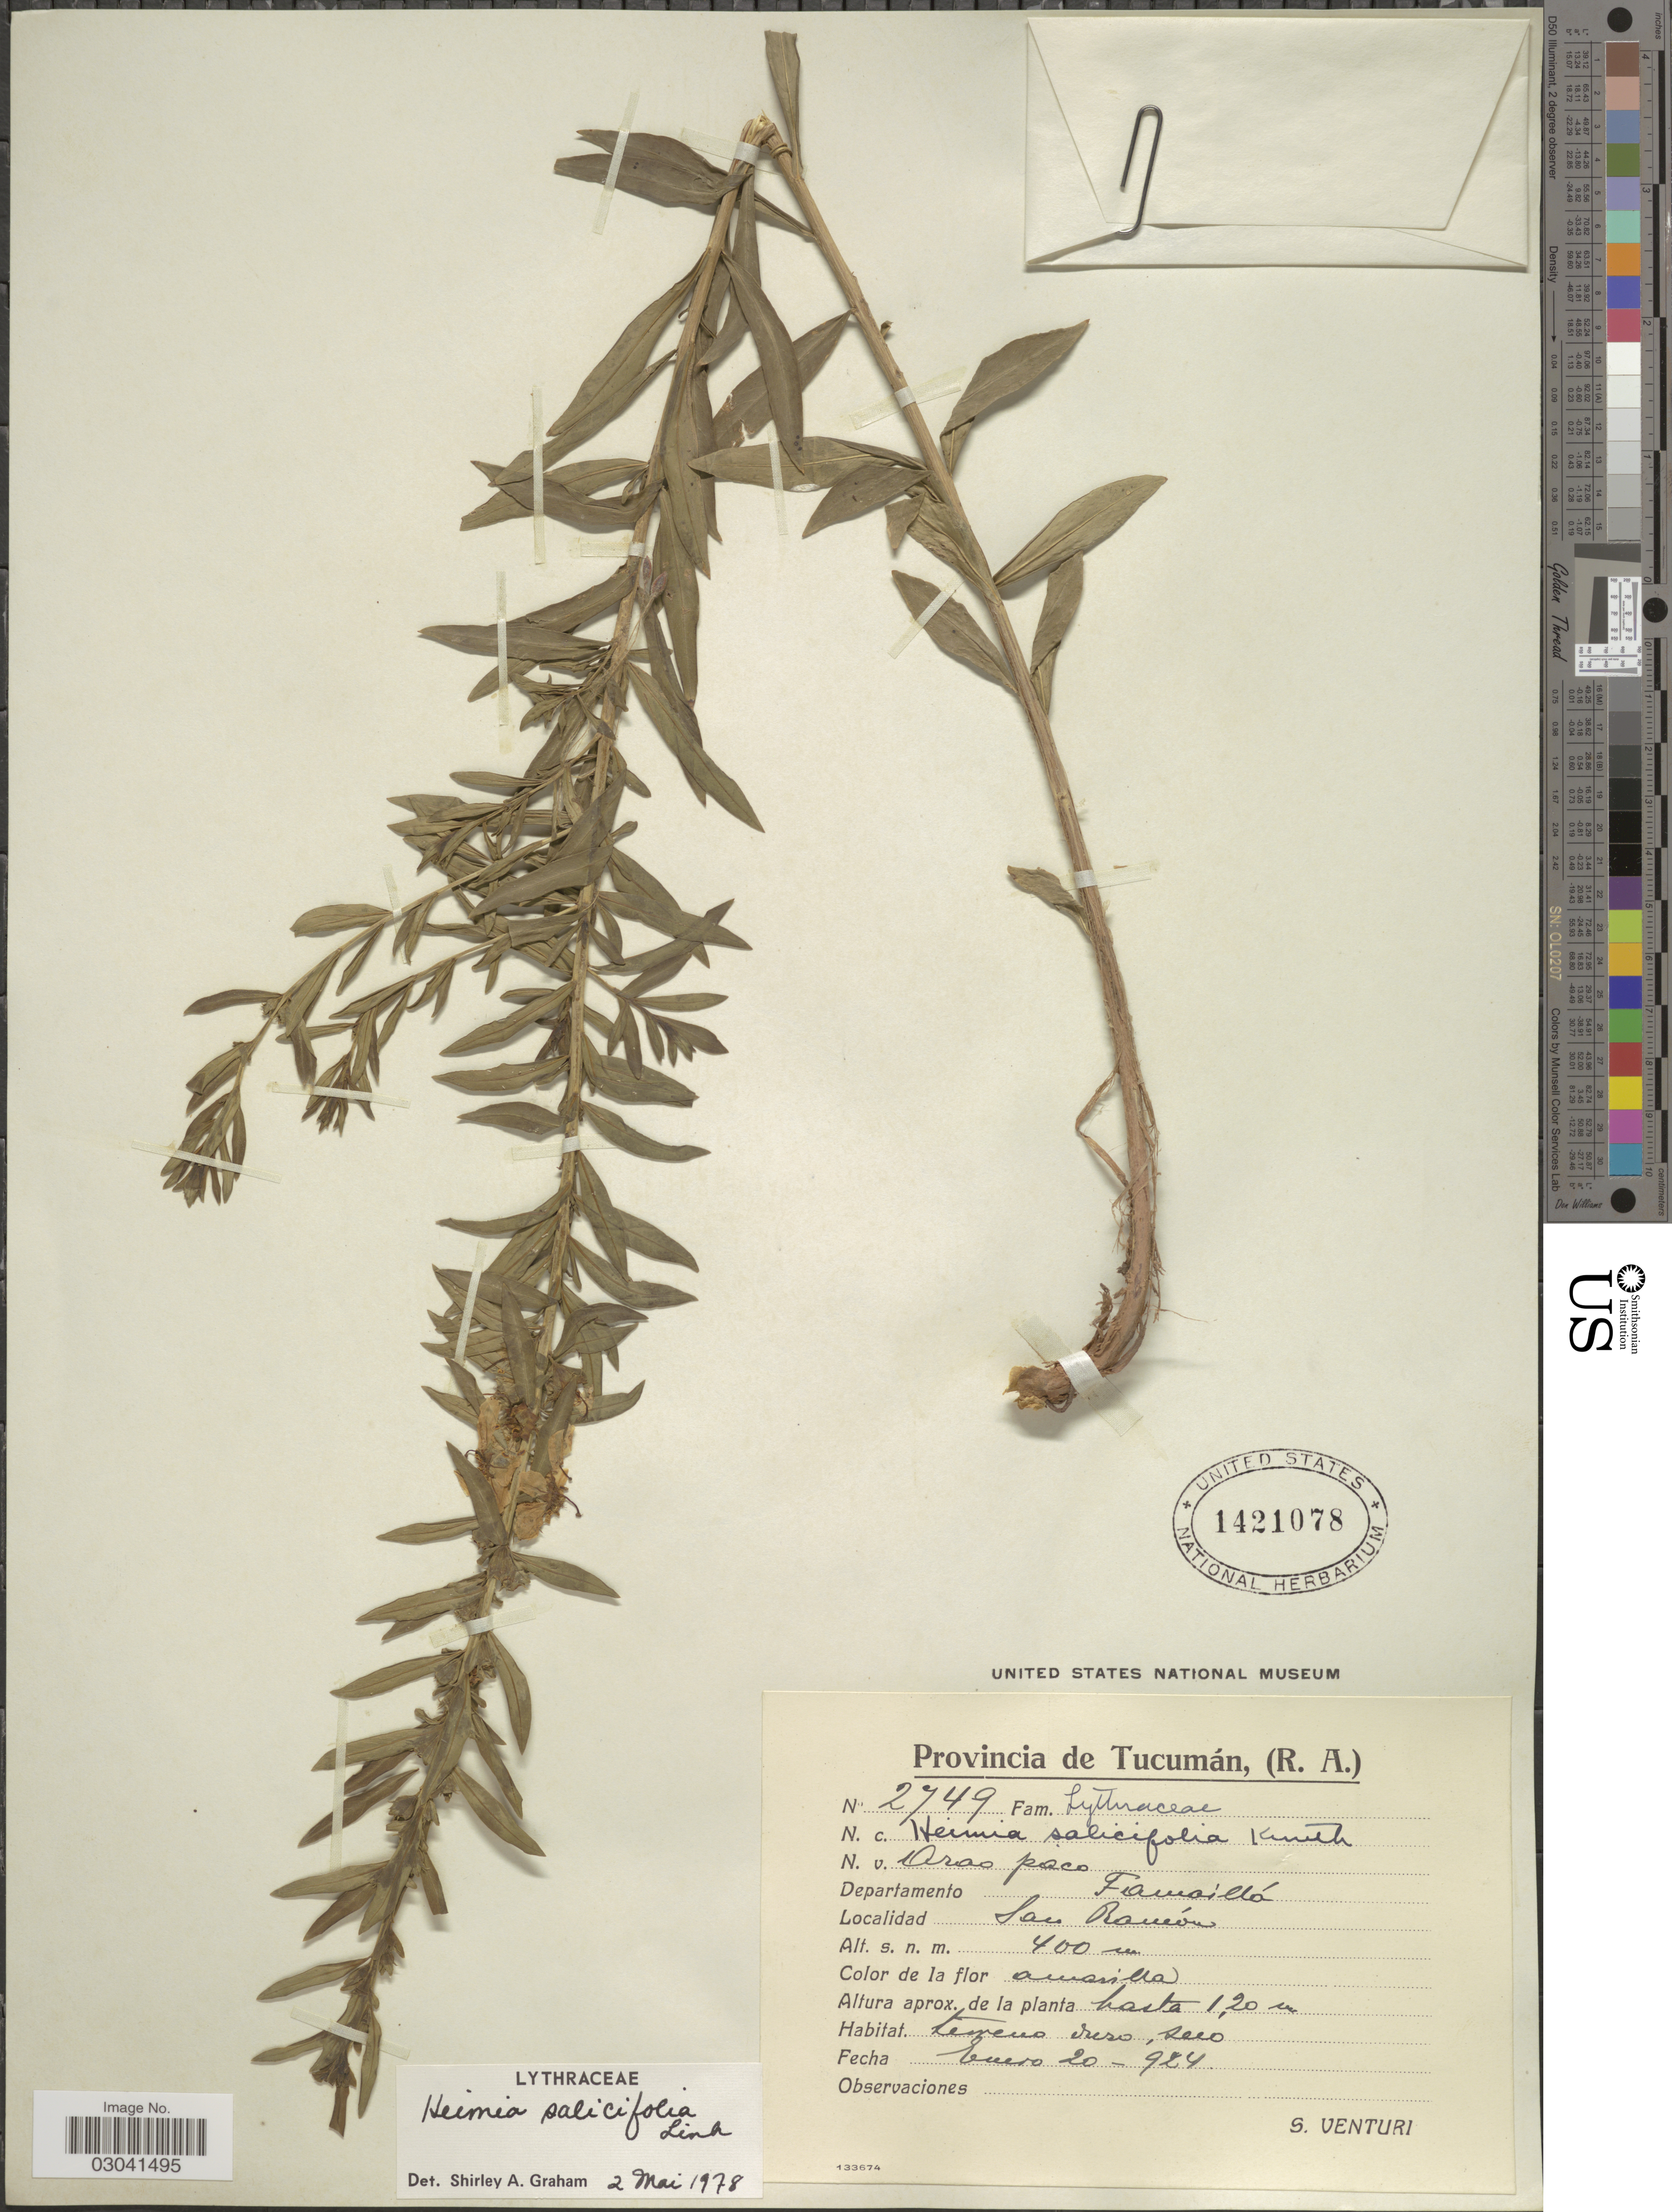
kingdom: Plantae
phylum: Tracheophyta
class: Magnoliopsida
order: Myrtales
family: Lythraceae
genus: Heimia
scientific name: Heimia salicifolia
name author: Link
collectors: S. Venturi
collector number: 2749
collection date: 1924-01-20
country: Argentina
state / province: Tucuman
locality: Departamento Famaìllá, San Ramón.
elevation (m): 400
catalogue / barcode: US 1421078